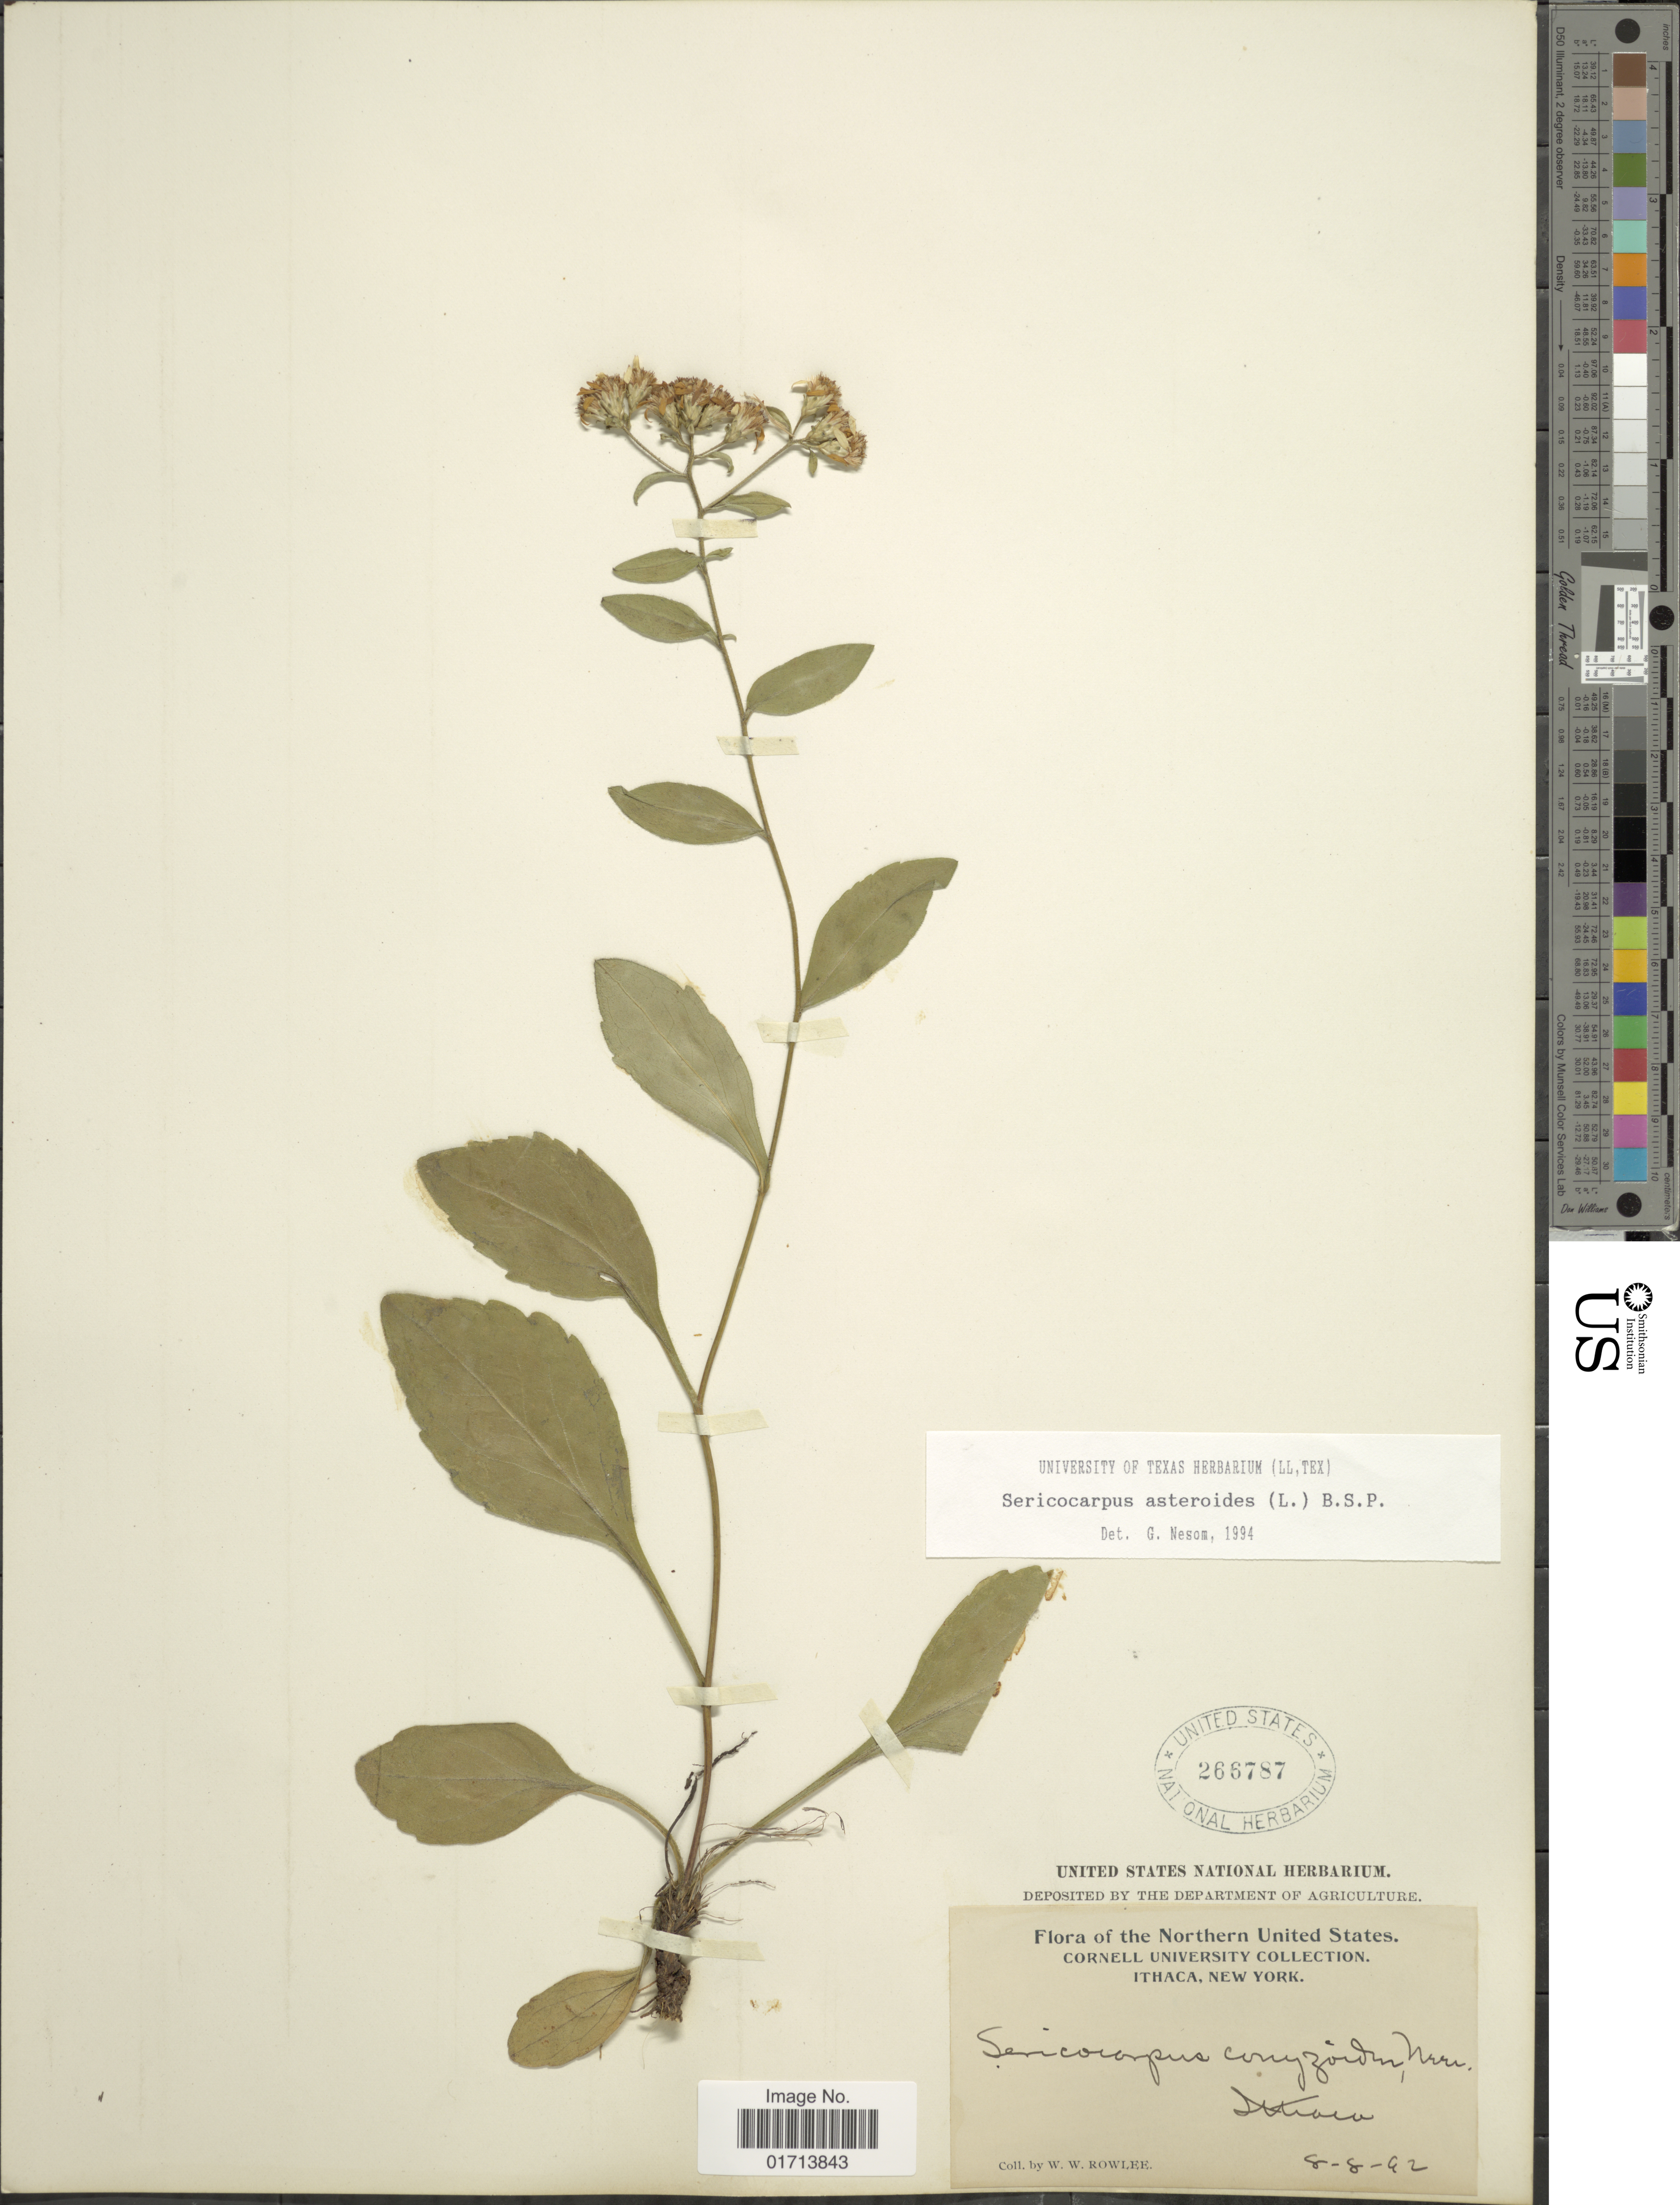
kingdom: Plantae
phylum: Tracheophyta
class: Magnoliopsida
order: Asterales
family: Asteraceae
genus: Sericocarpus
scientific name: Sericocarpus asteroides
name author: (L.) Britton, Stearns & Poggenb.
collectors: W. W. Rowlee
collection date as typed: Transcribed d/m/y: 8/8/92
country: United States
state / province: New York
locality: Northern united States, Ithaca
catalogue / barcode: US 266787